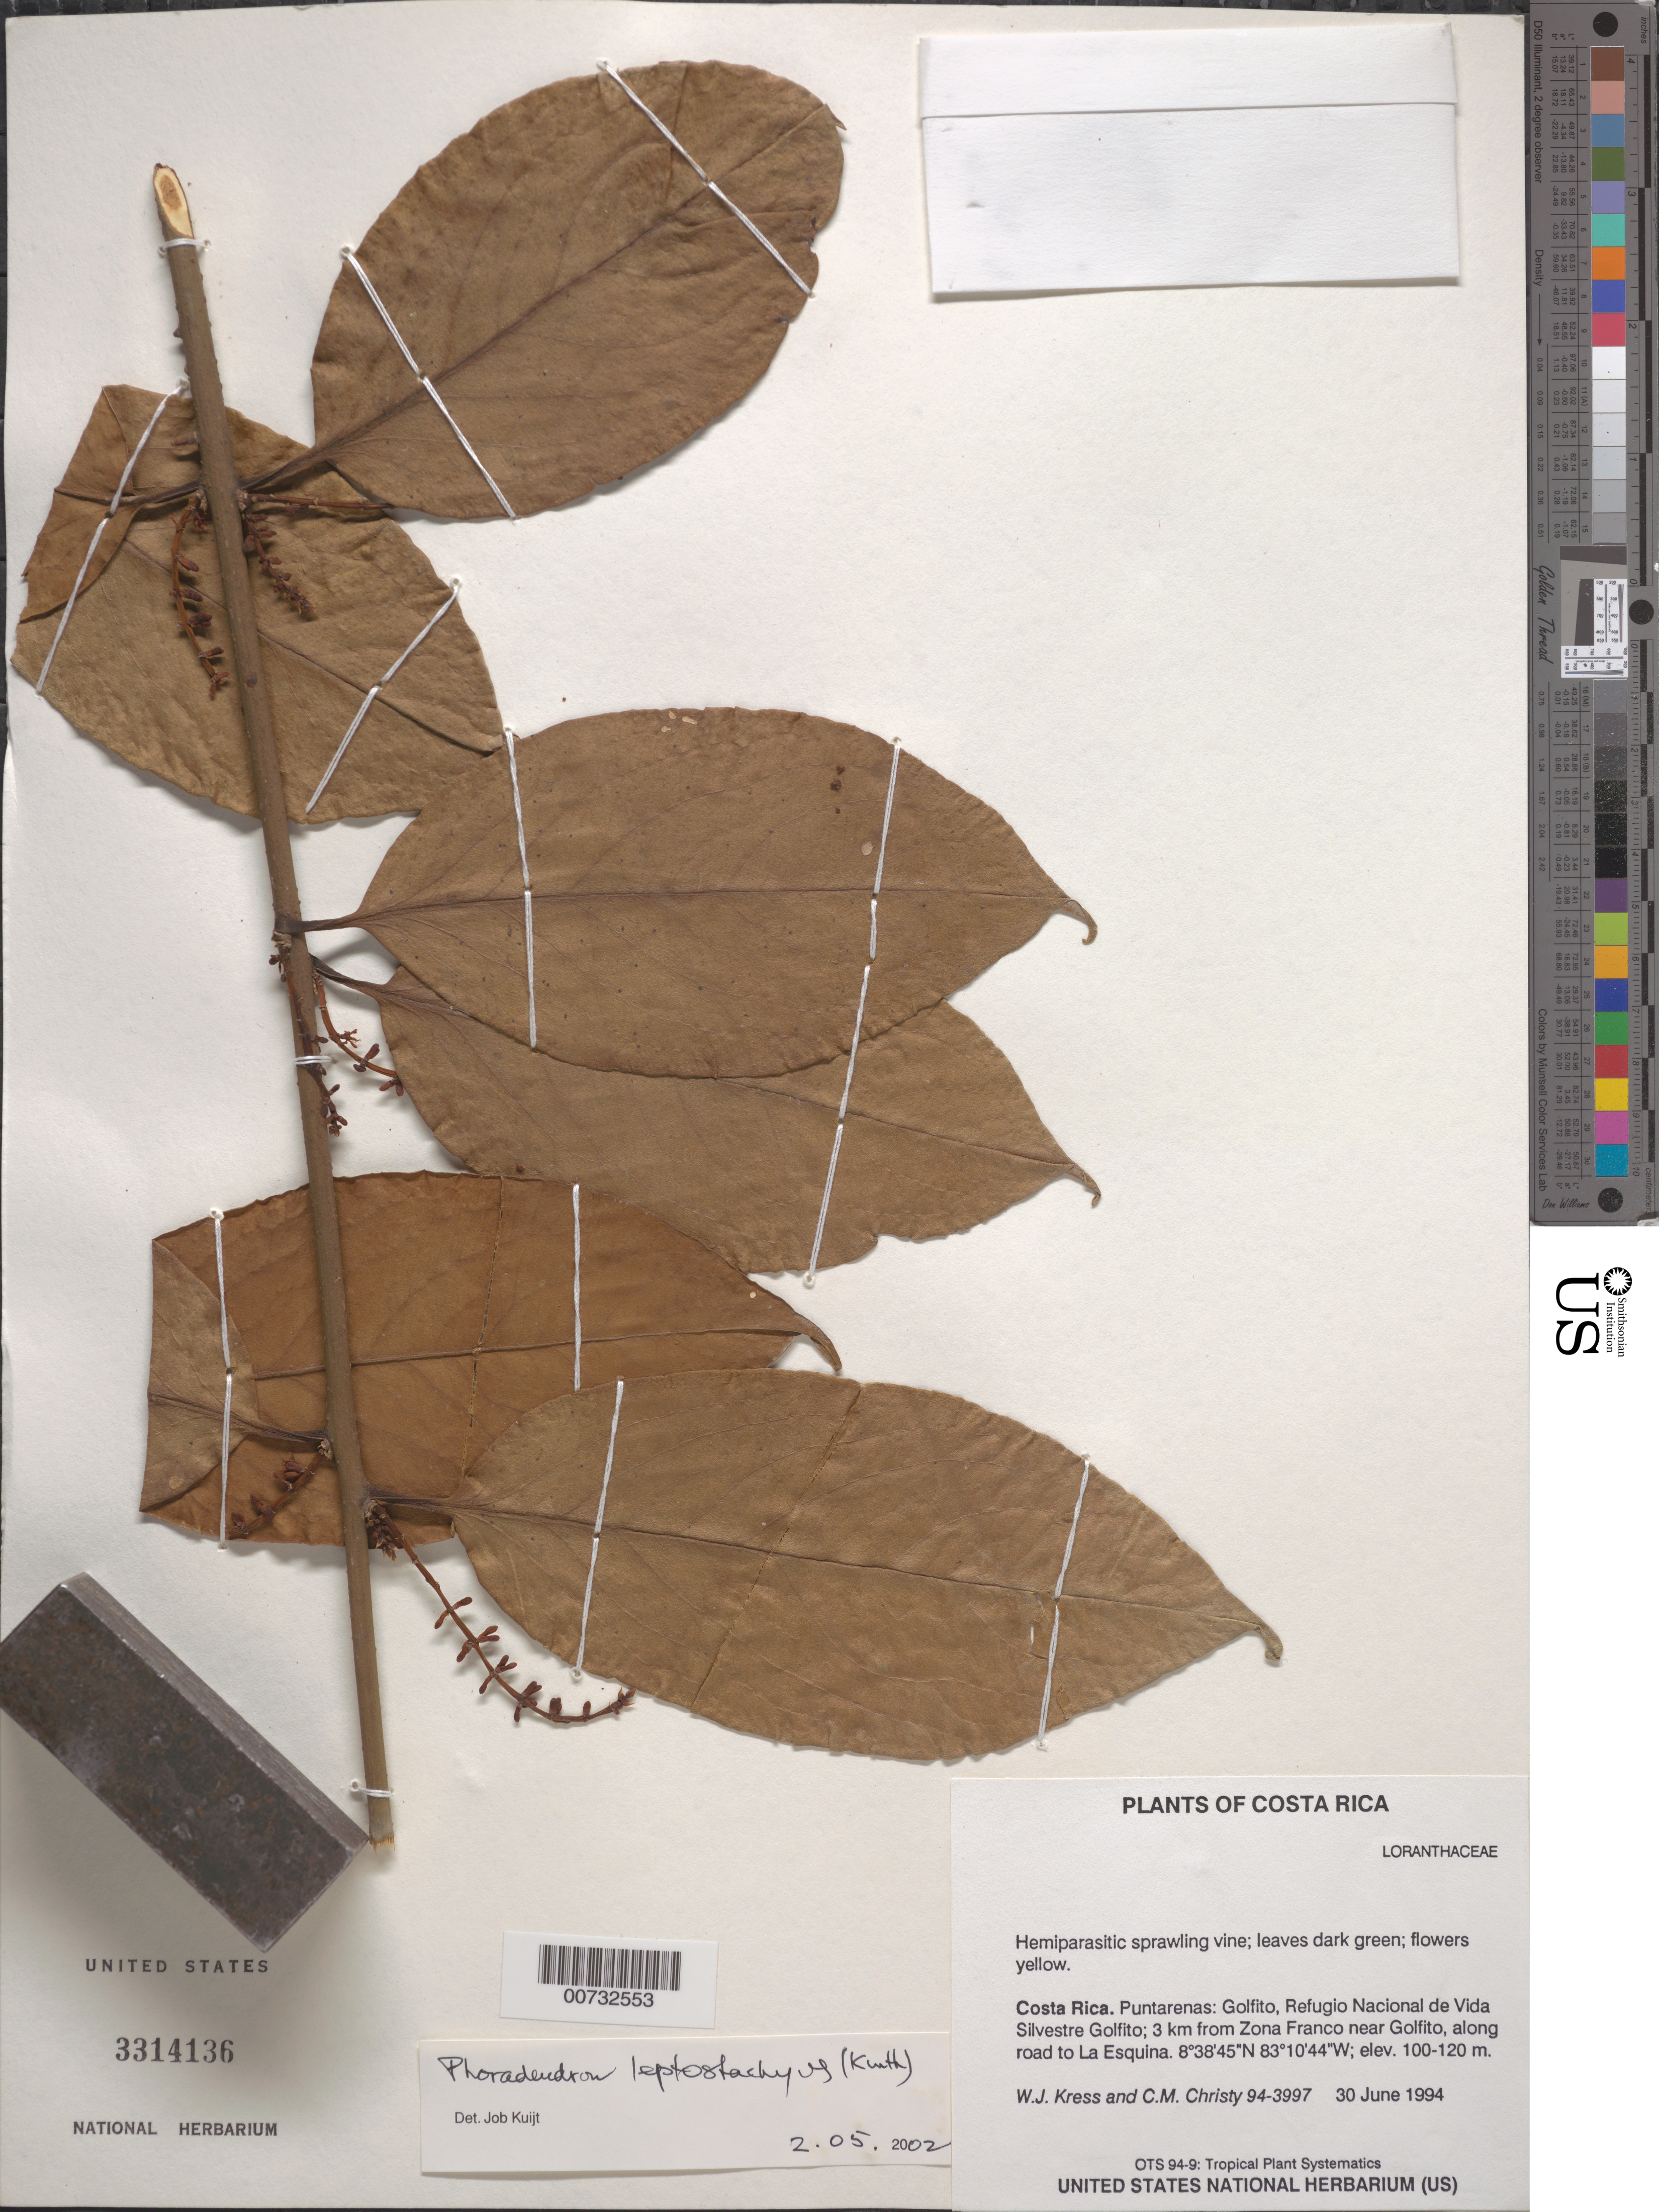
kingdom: Plantae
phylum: Tracheophyta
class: Magnoliopsida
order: Santalales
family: Viscaceae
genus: Phoradendron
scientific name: Phoradendron leptostachyus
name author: Kunth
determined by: Kuijt, Job, (CANADA)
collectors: W. J. Kress & C. M. Christy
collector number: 94-3997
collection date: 1994-06-30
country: Costa Rica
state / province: Puntarenas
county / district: Golfito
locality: Refugio Nacional de Vida Silvestre Golfito; 3 km from Zona Franco near Golfito, along road to La Esquina.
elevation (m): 100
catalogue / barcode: US 3314136